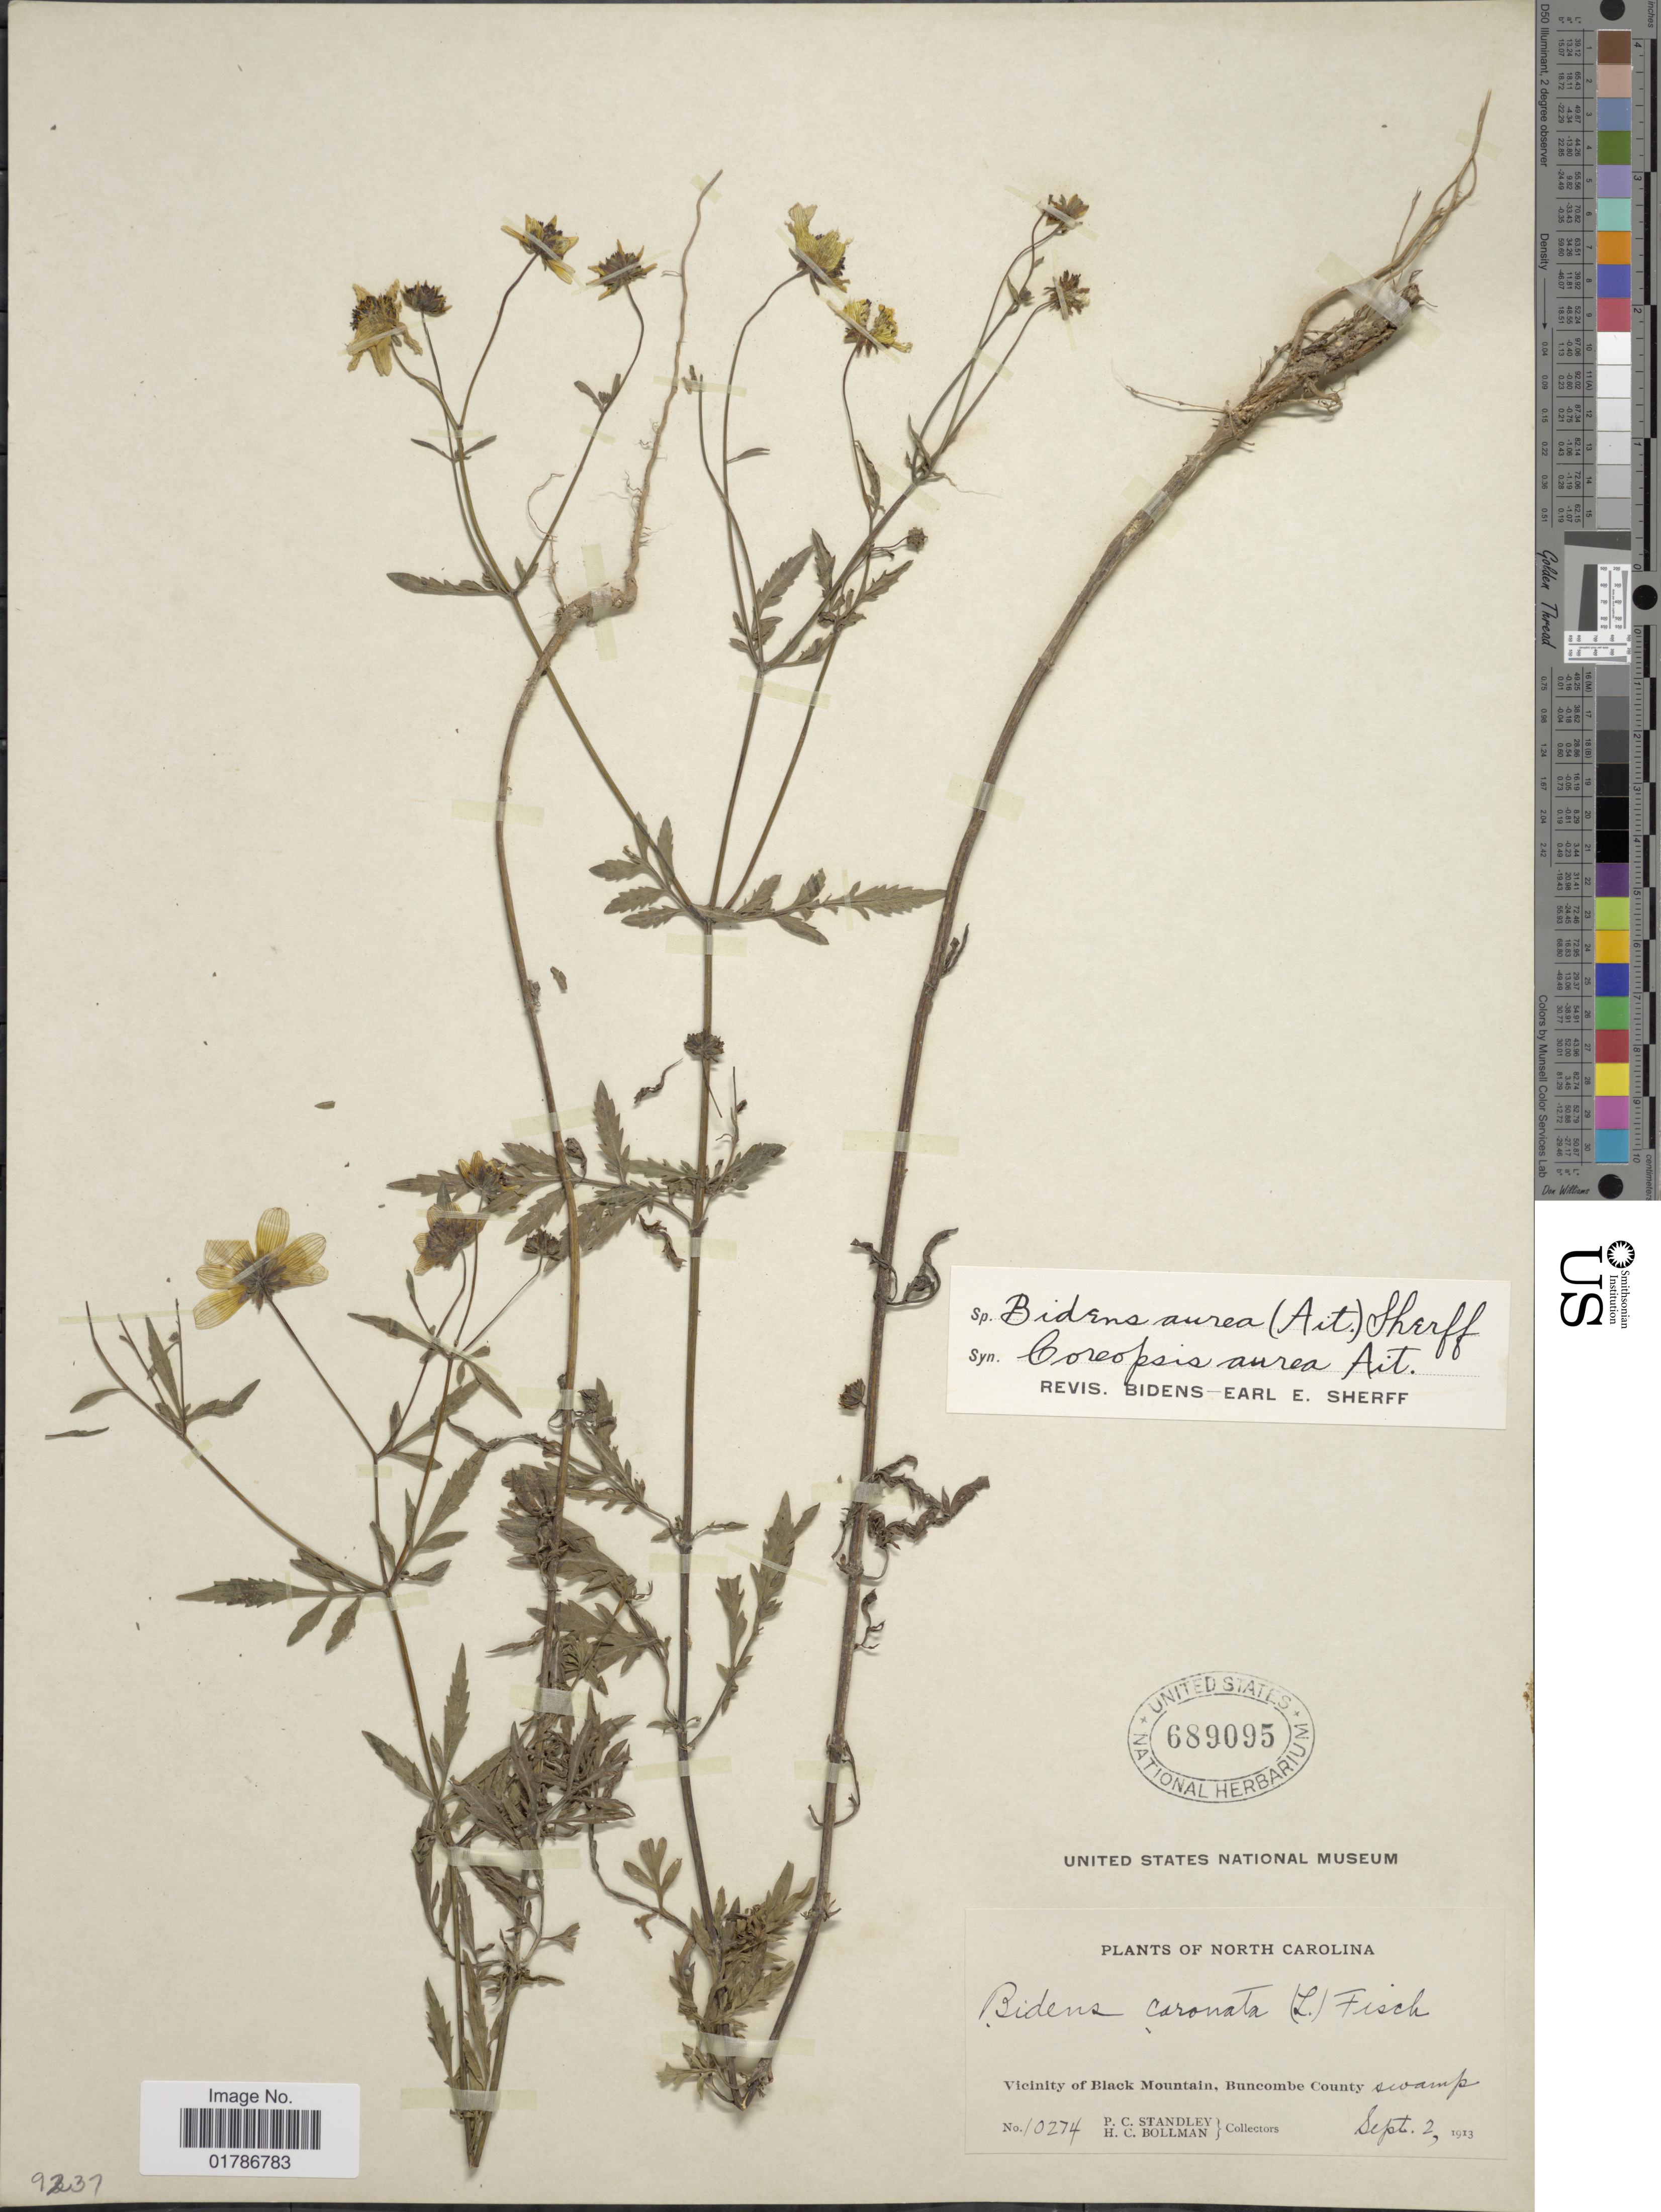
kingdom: Plantae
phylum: Tracheophyta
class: Magnoliopsida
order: Asterales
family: Asteraceae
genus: Bidens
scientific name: Bidens mitis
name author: (Michx.) Sherff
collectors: P. C. Standley & H. C. Bollman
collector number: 10274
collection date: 1913-09-02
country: United States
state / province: North Carolina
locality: Vicinity of Black Mountain, Buncombe County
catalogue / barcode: US 689095